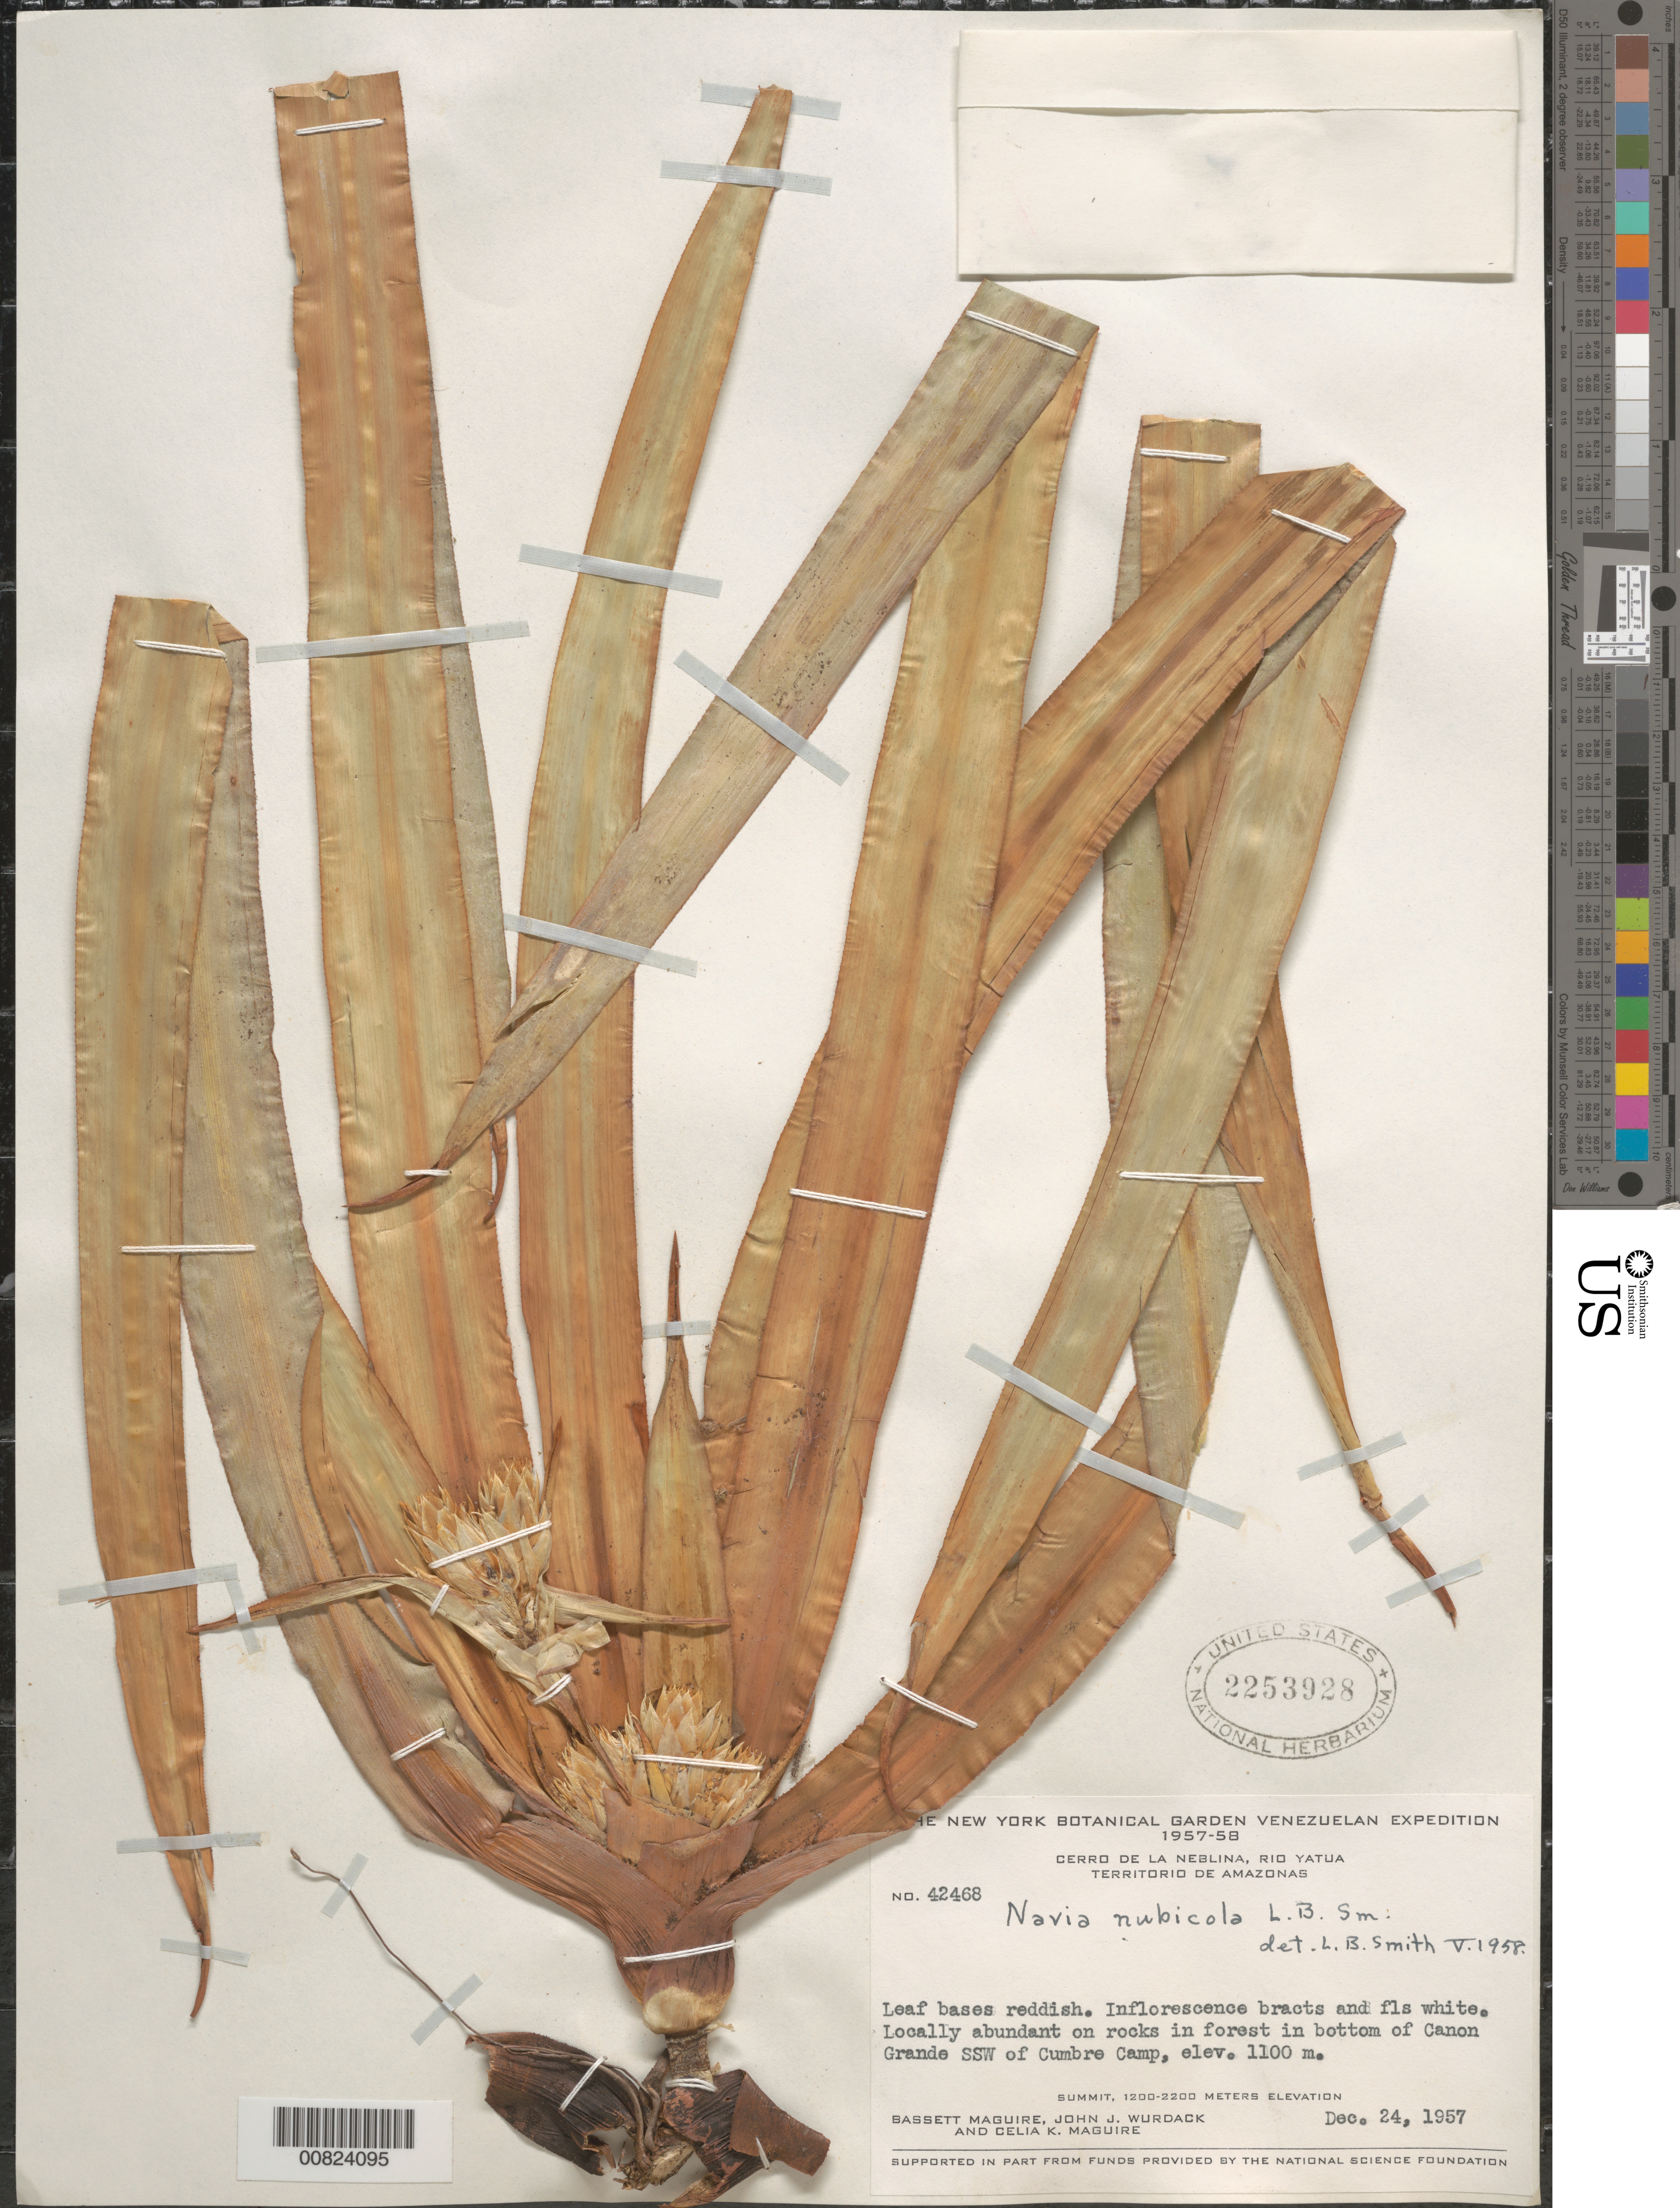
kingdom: Plantae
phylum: Tracheophyta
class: Liliopsida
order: Poales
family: Bromeliaceae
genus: Navia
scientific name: Navia nubicola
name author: L.B. Sm.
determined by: Smith, Lyman B., (US), NMNH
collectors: B. Maguire, J. J. Wurdack & C. K. Maguire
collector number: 42468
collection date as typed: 24-Dec-57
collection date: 1957-12-24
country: Venezuela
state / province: Amazonas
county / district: Río Negro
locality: Cerro de la Neblina, Río Yatua, Caño Grande, SSW of Cumbre Gap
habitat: On rocks in forest in bottom of Cañon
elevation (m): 1100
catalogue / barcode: US 2253928